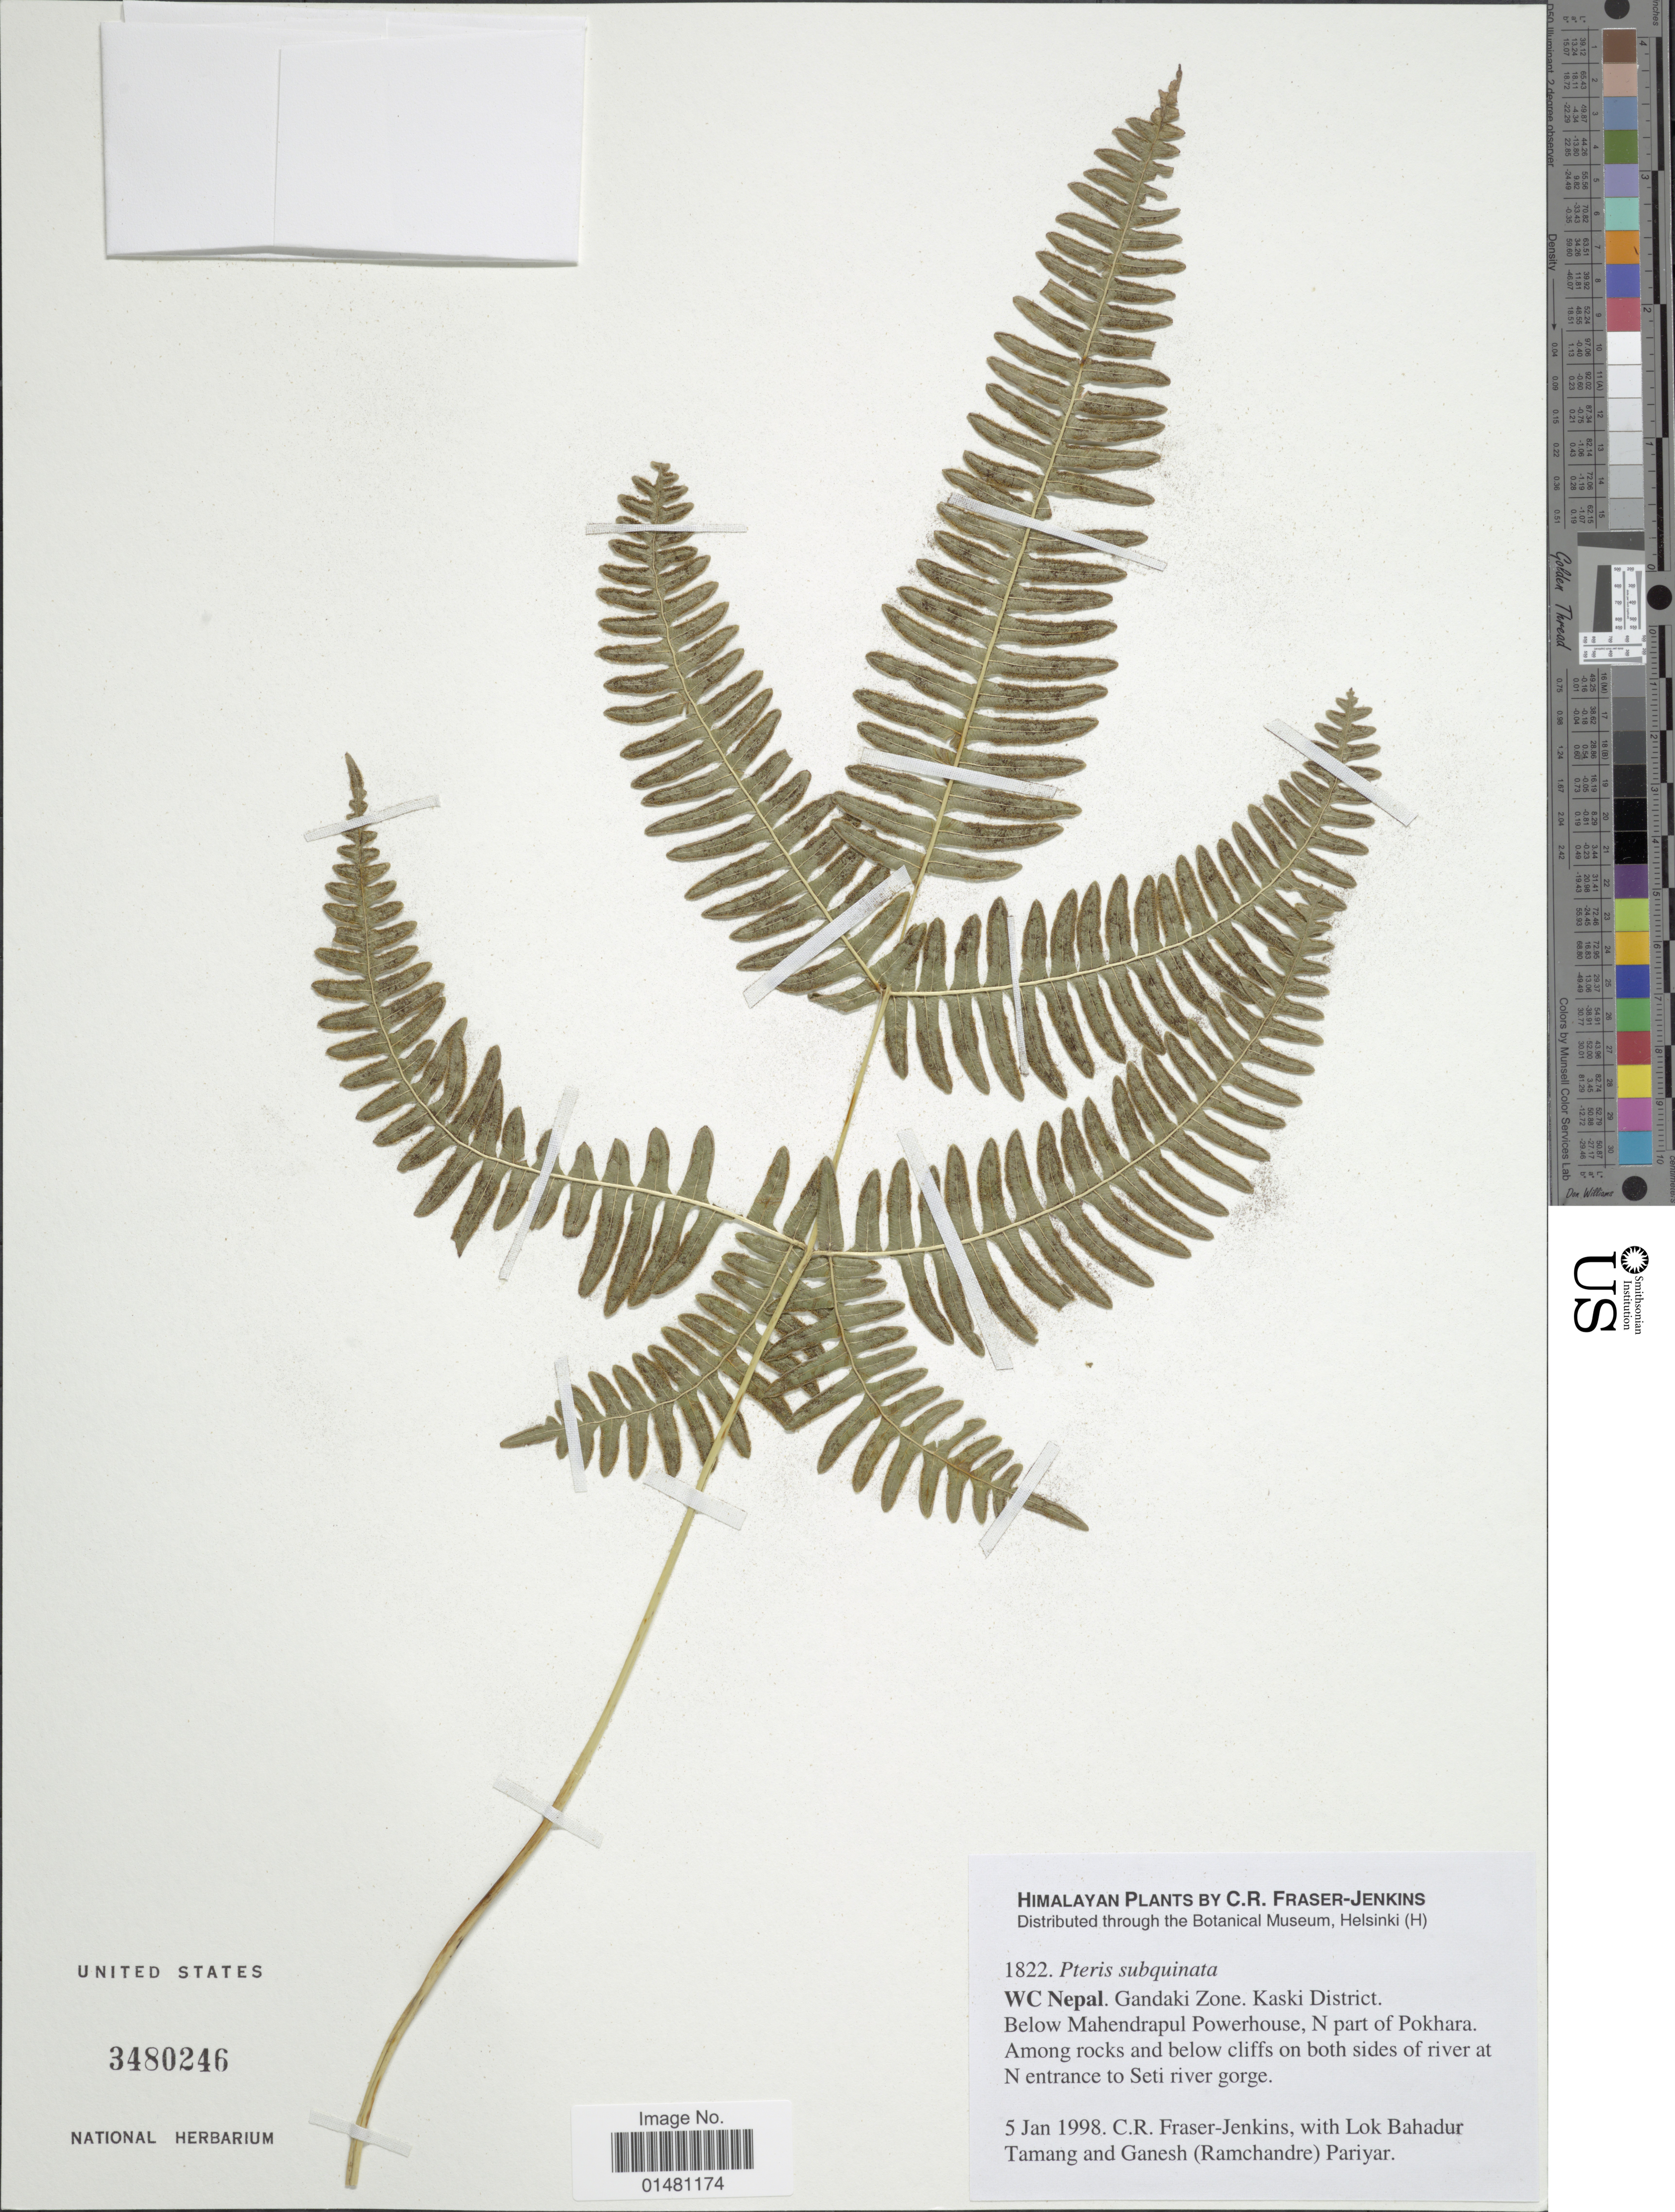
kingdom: Plantae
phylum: Tracheophyta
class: Polypodiopsida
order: Polypodiales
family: Pteridaceae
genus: Pteris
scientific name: Pteris subquinata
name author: (Wall. ex Bedd.) J. Agardh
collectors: C. R. Fraser-Jenkins, L. Tamang & G. Pariyar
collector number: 1822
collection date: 1998-01-05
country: Nepal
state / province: Gandaki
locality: Himalayan, WC Nepal. Gandaki Zone. Kaski District. Below Mahendrapul Powerhouse, N part of Pokhara. Among rocks and below cliffs on both sides of river at N entrance to Serti river gorge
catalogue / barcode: US 3480246